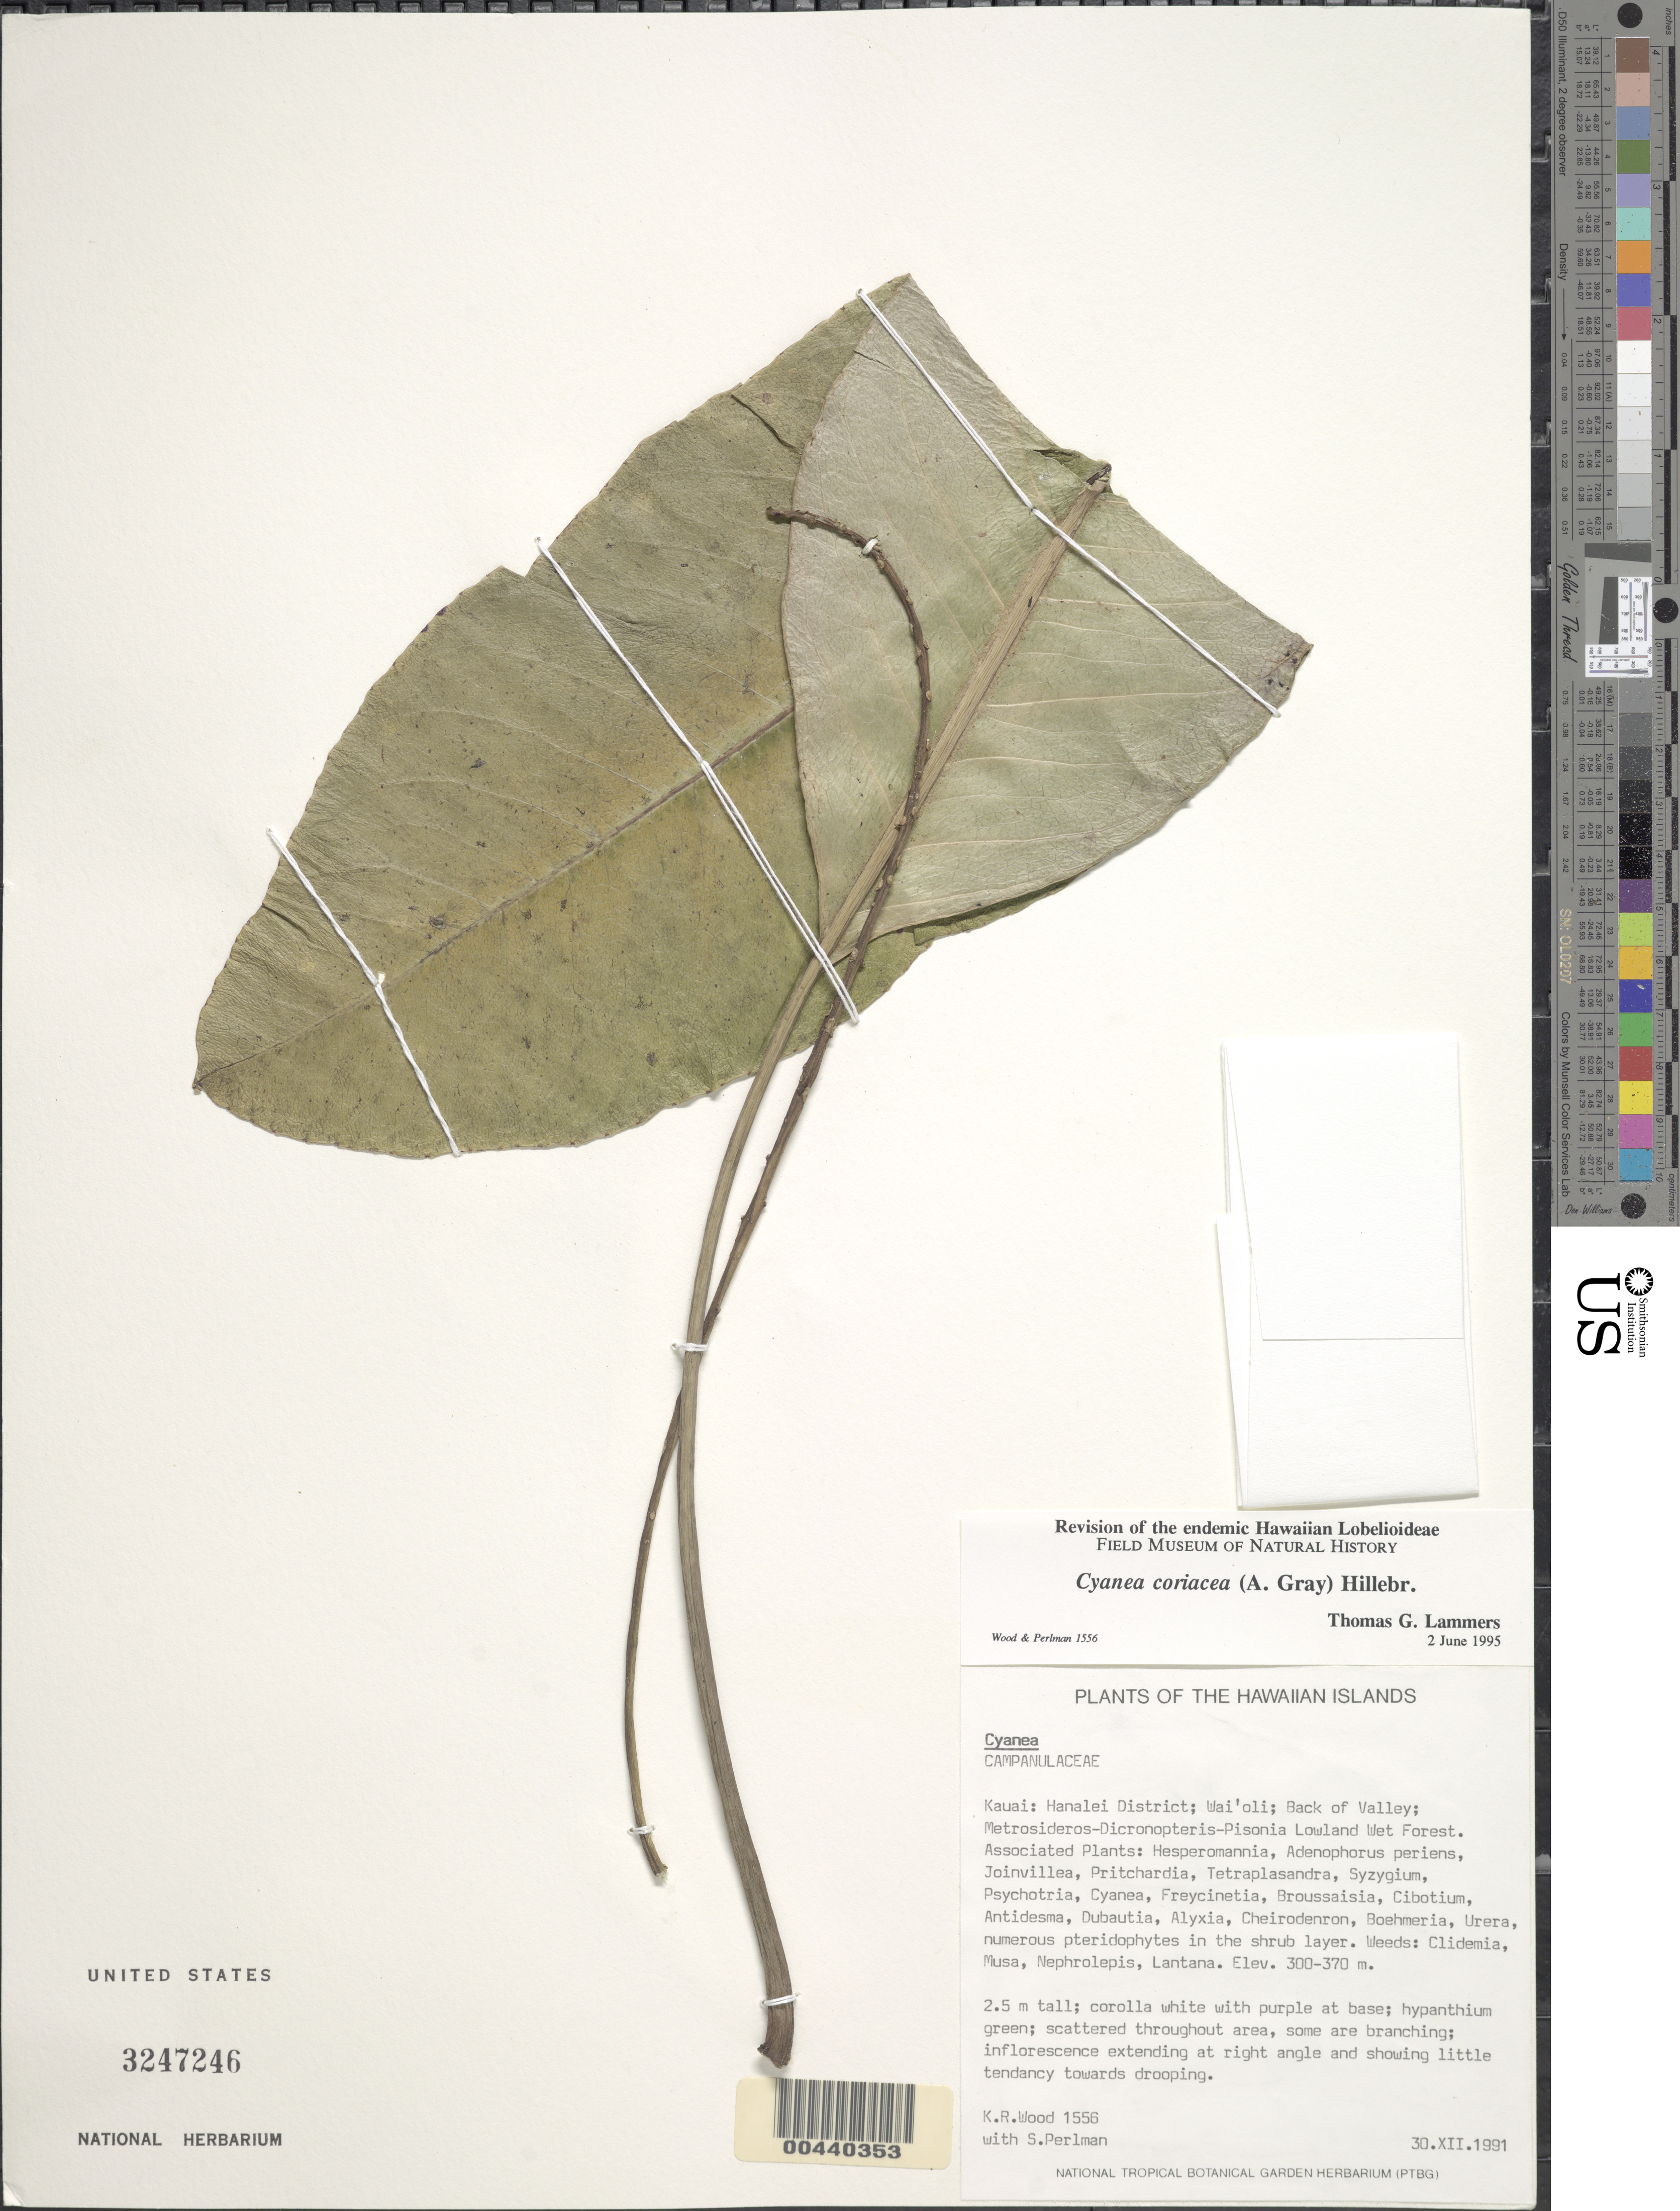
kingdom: Plantae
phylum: Tracheophyta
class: Magnoliopsida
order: Asterales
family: Campanulaceae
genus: Cyanea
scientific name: Cyanea coriacea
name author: (A. Gray) Hillebr.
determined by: Lammers, T. G.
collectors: K. R. Wood et al.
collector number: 1556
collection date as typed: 30 Dec 1991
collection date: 1991-12-30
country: United States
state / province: Hawaii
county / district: Kauai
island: Kaua'i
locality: Hanalei District; Wai'oli; Back of Valley.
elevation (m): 300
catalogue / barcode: US 3247246